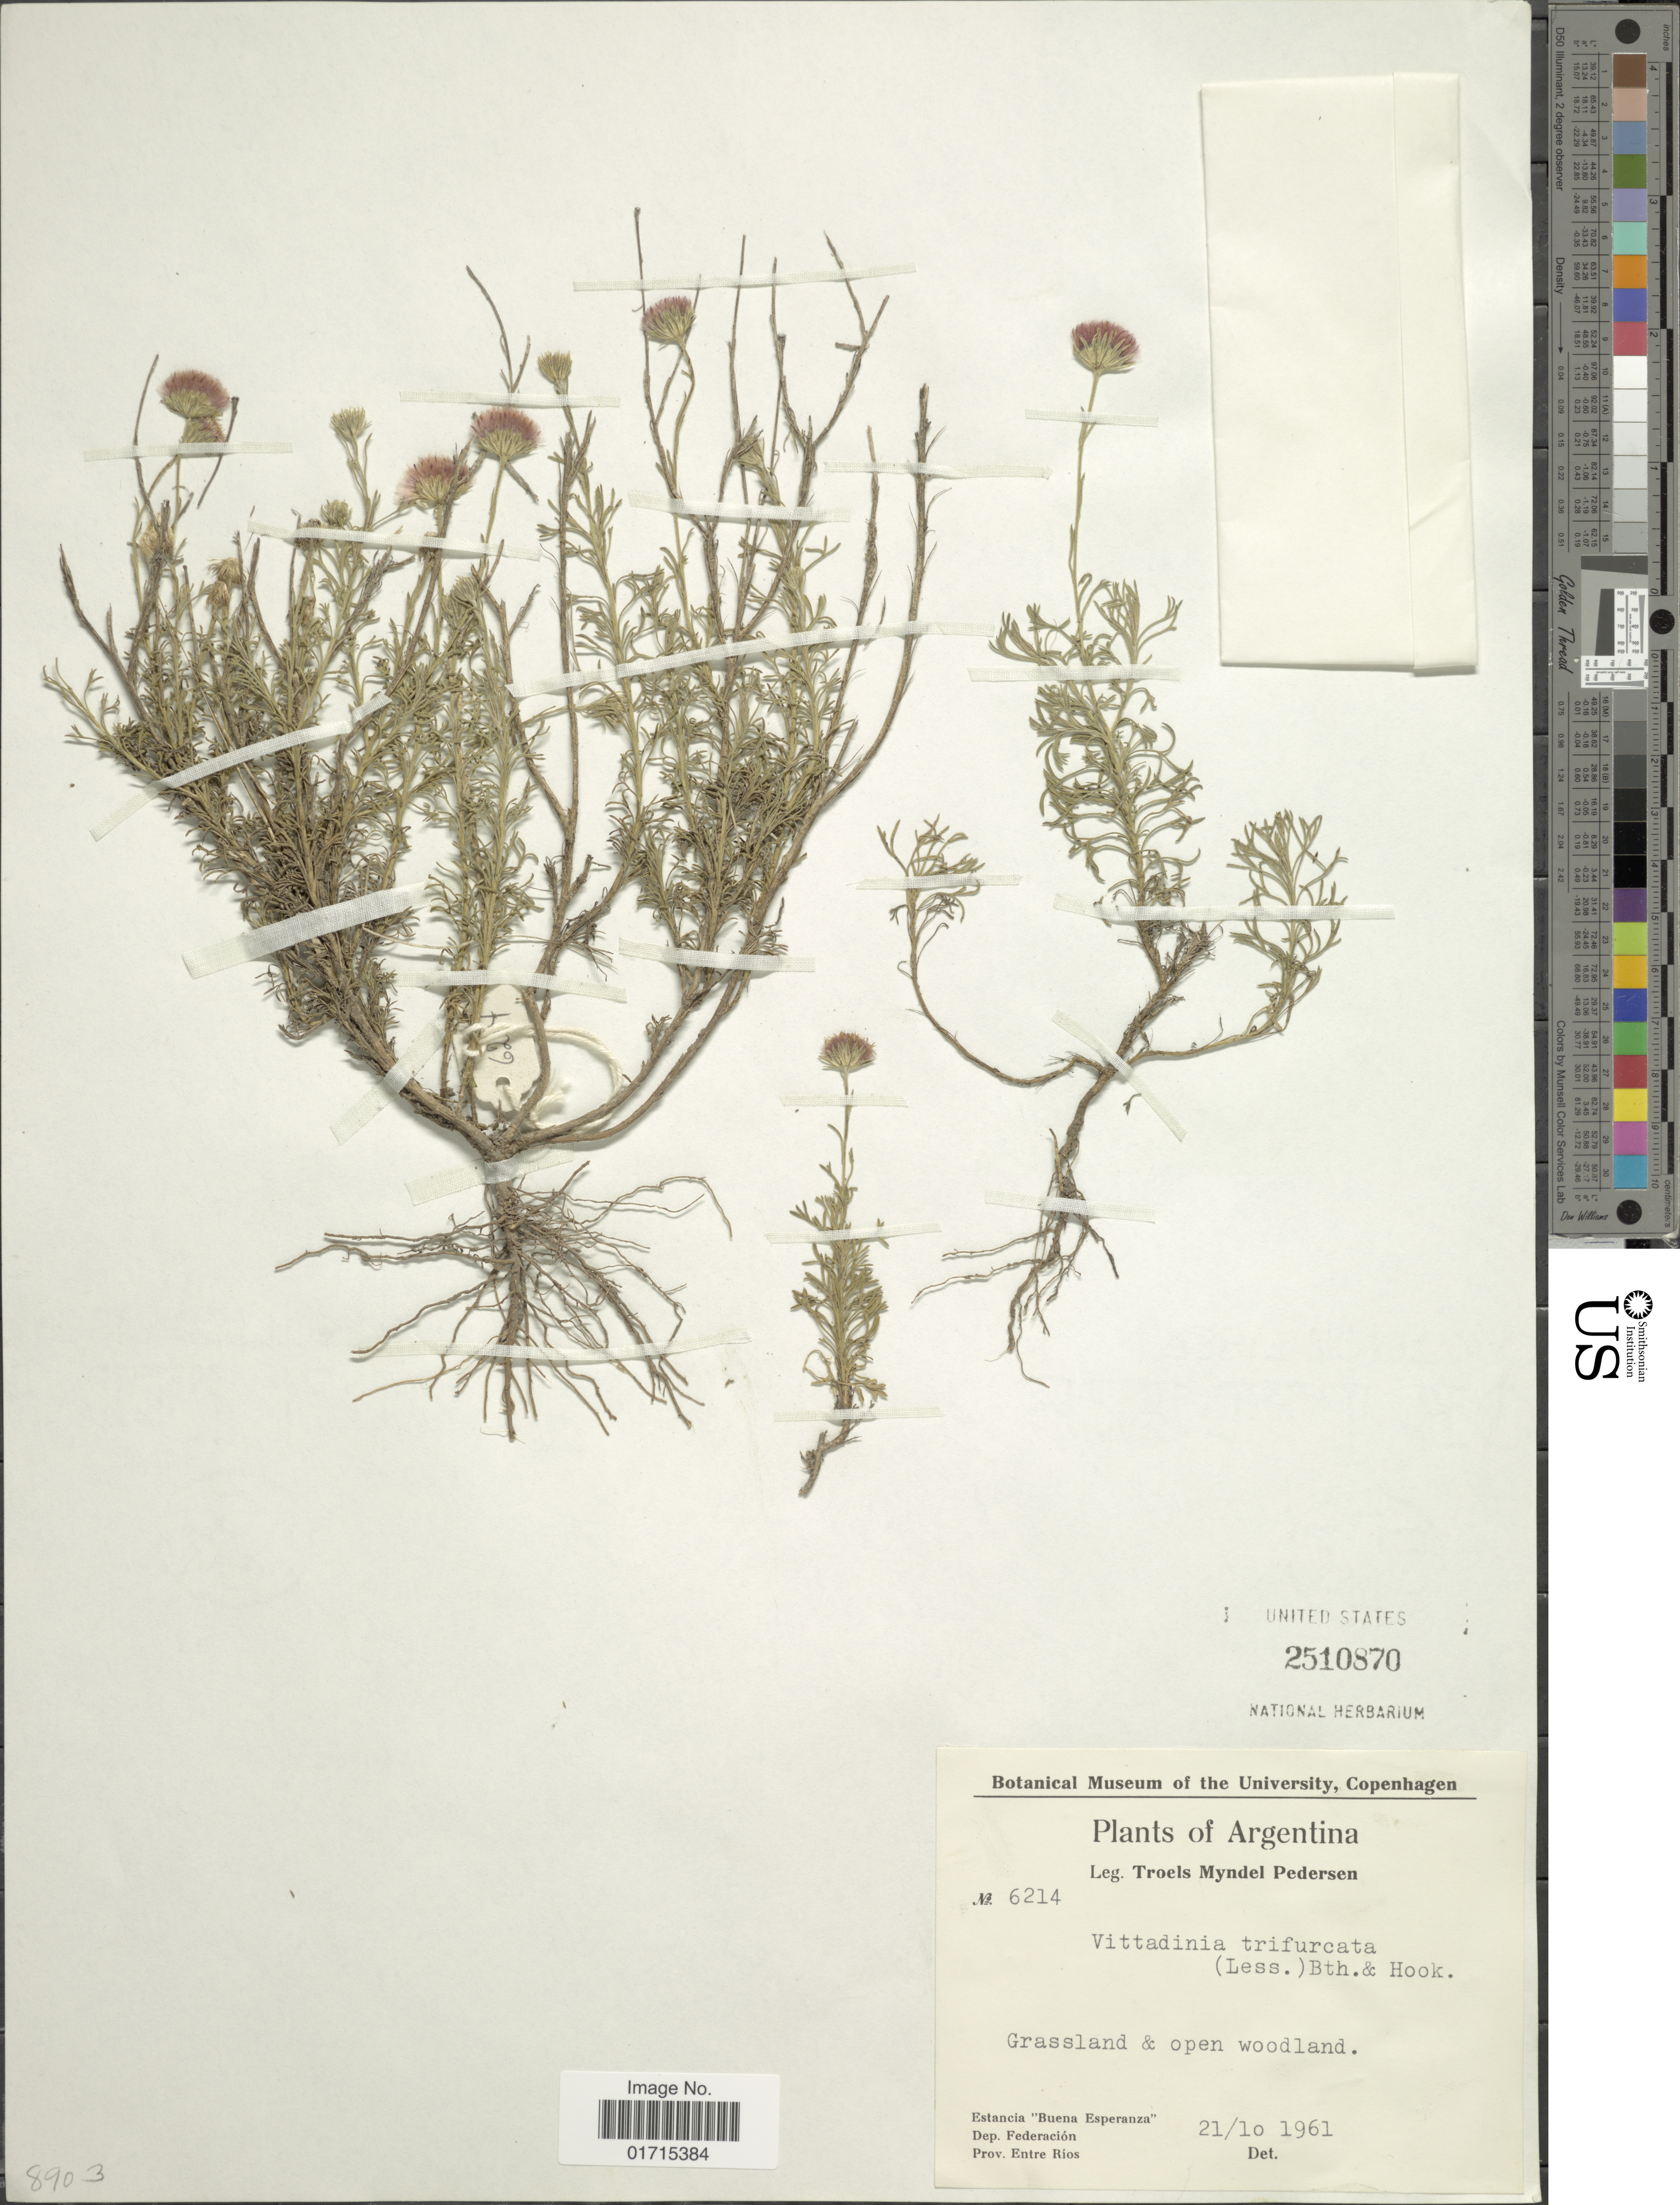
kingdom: Plantae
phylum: Tracheophyta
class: Magnoliopsida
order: Asterales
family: Asteraceae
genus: Microgyne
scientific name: Microgyne trifurcata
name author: Less.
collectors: T. Pederson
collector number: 6214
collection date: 1961-10-21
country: Argentina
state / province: Entre Rios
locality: Estancia "Buena Esperanza", Dep. Federacion. Prov. Entre Rios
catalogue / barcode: US 2510870